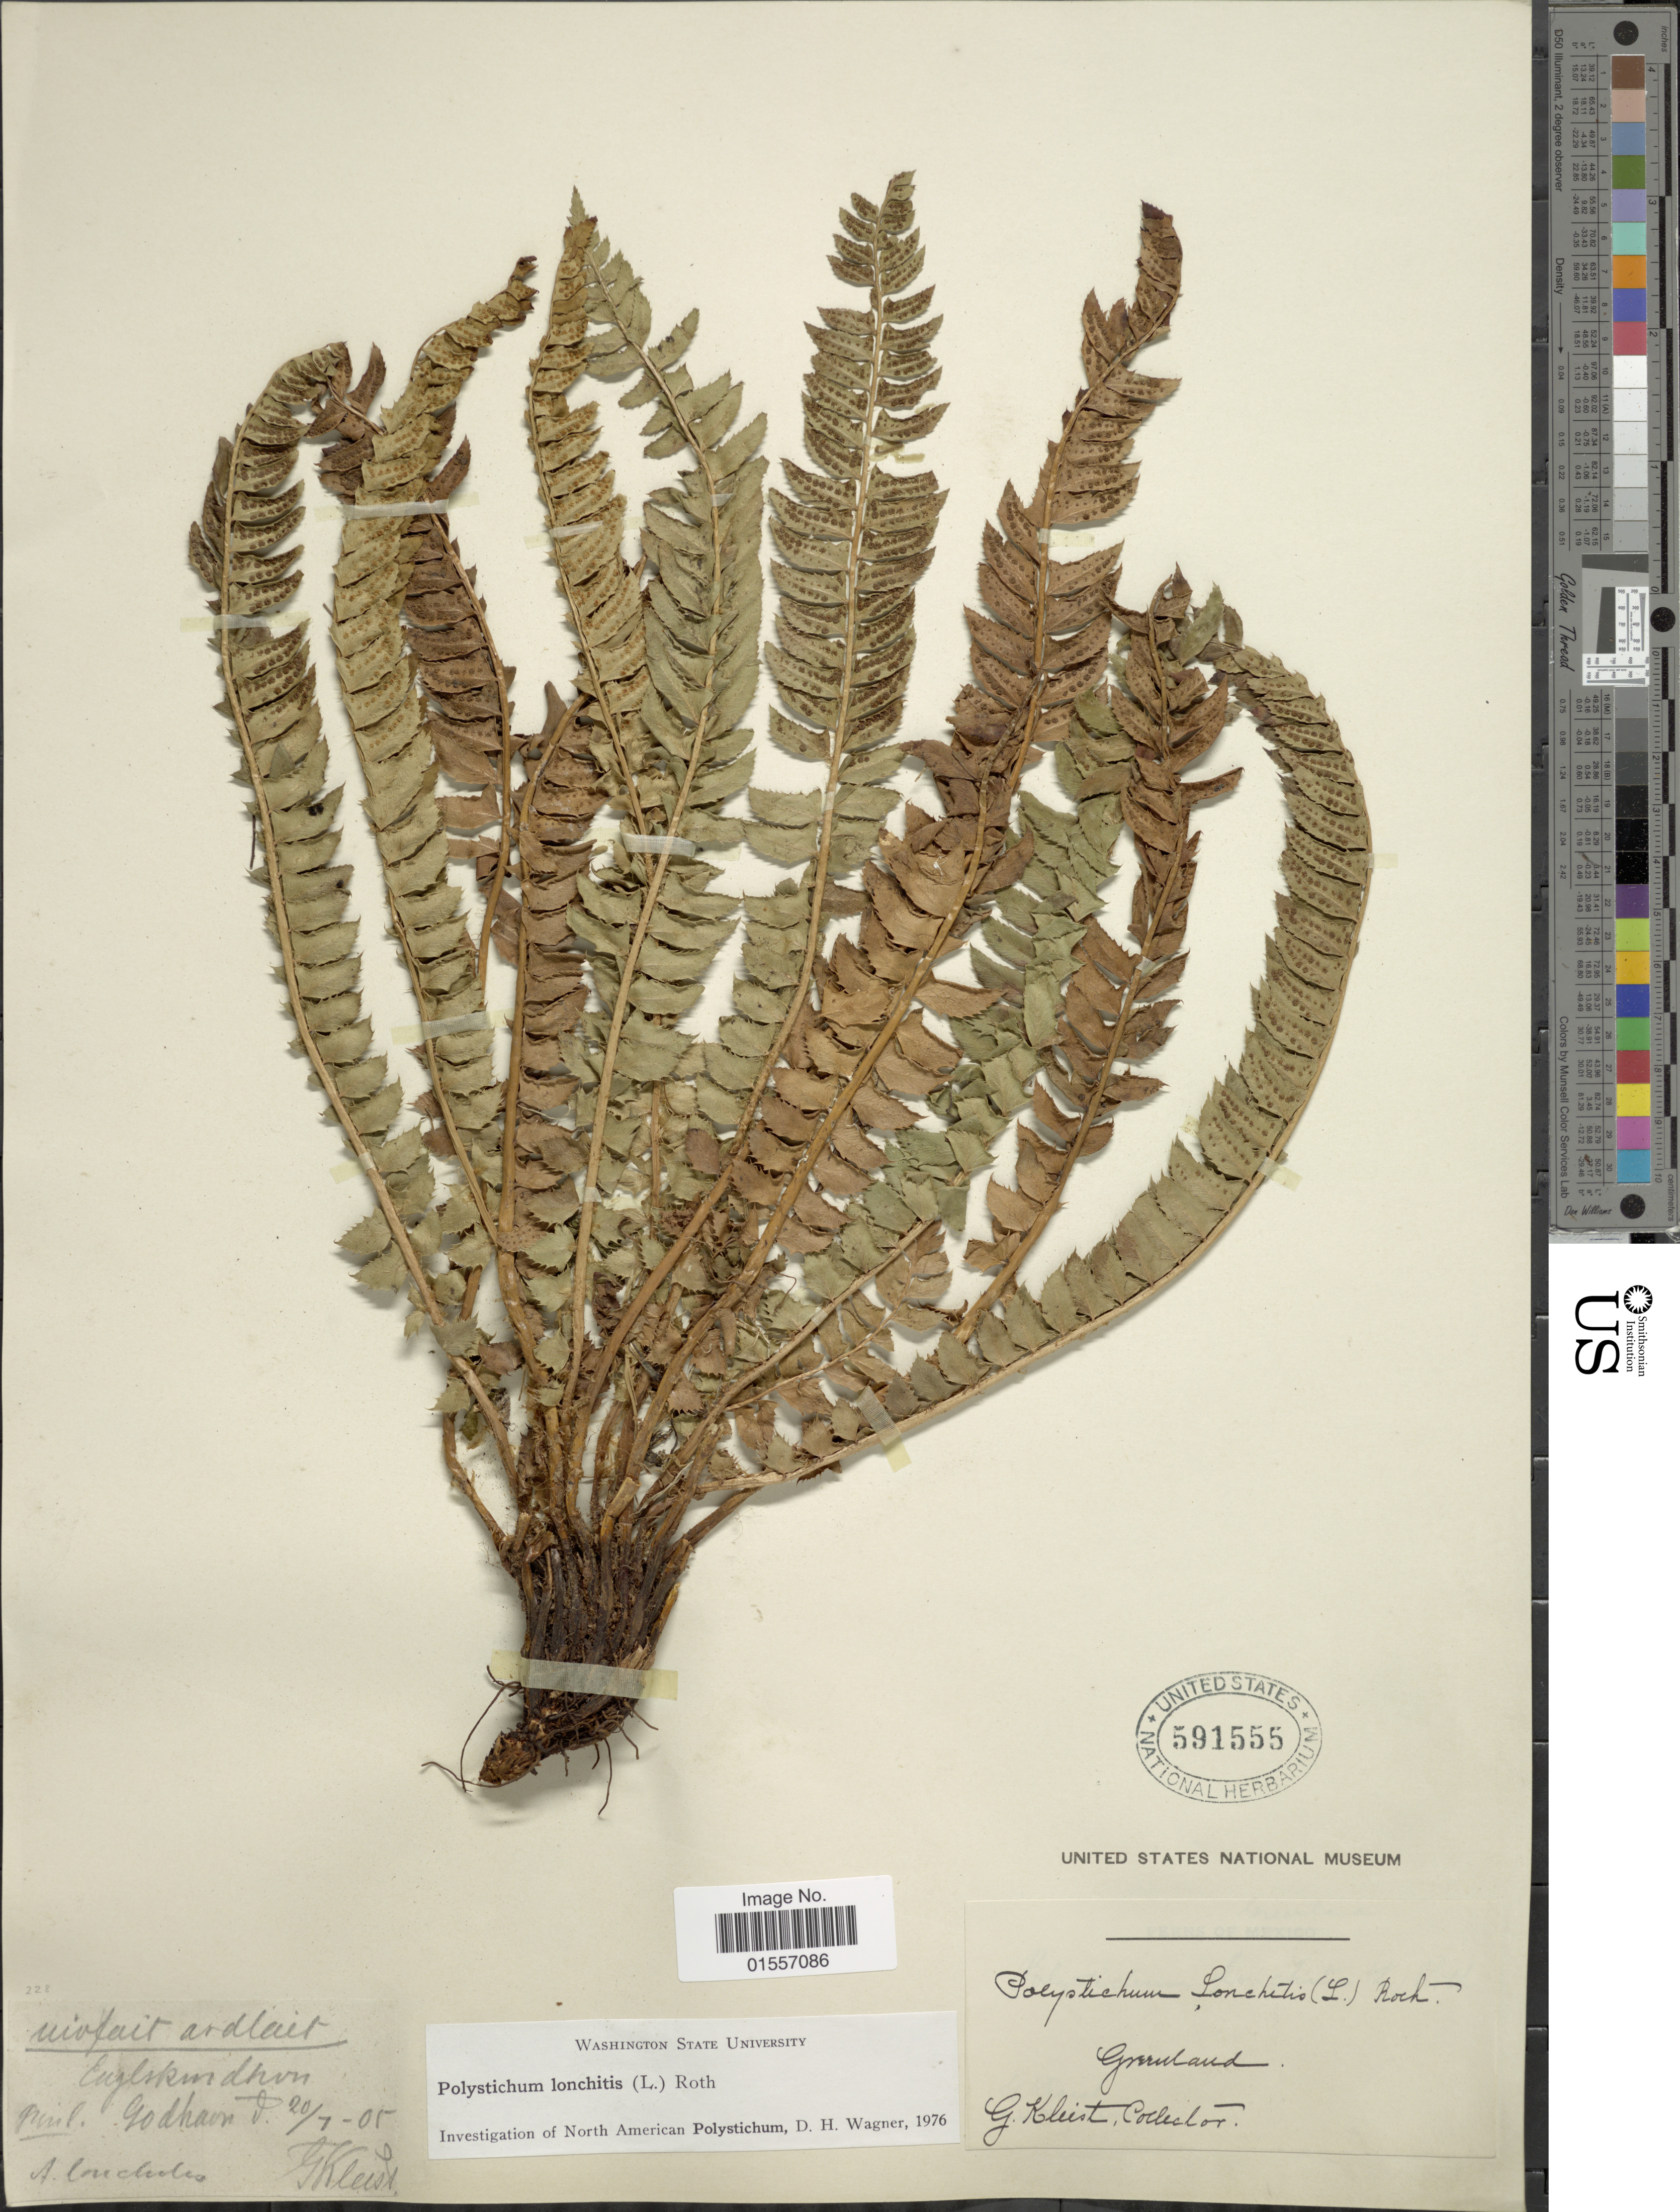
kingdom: Plantae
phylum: Tracheophyta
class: Polypodiopsida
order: Polypodiales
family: Dryopteridaceae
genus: Polystichum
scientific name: Polystichum lonchitis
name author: (Roth) L.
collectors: G. Kleist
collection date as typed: Transcribed d/m/y: 20/7/5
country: Greenland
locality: Greenland, Godhavn.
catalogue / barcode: US 591555